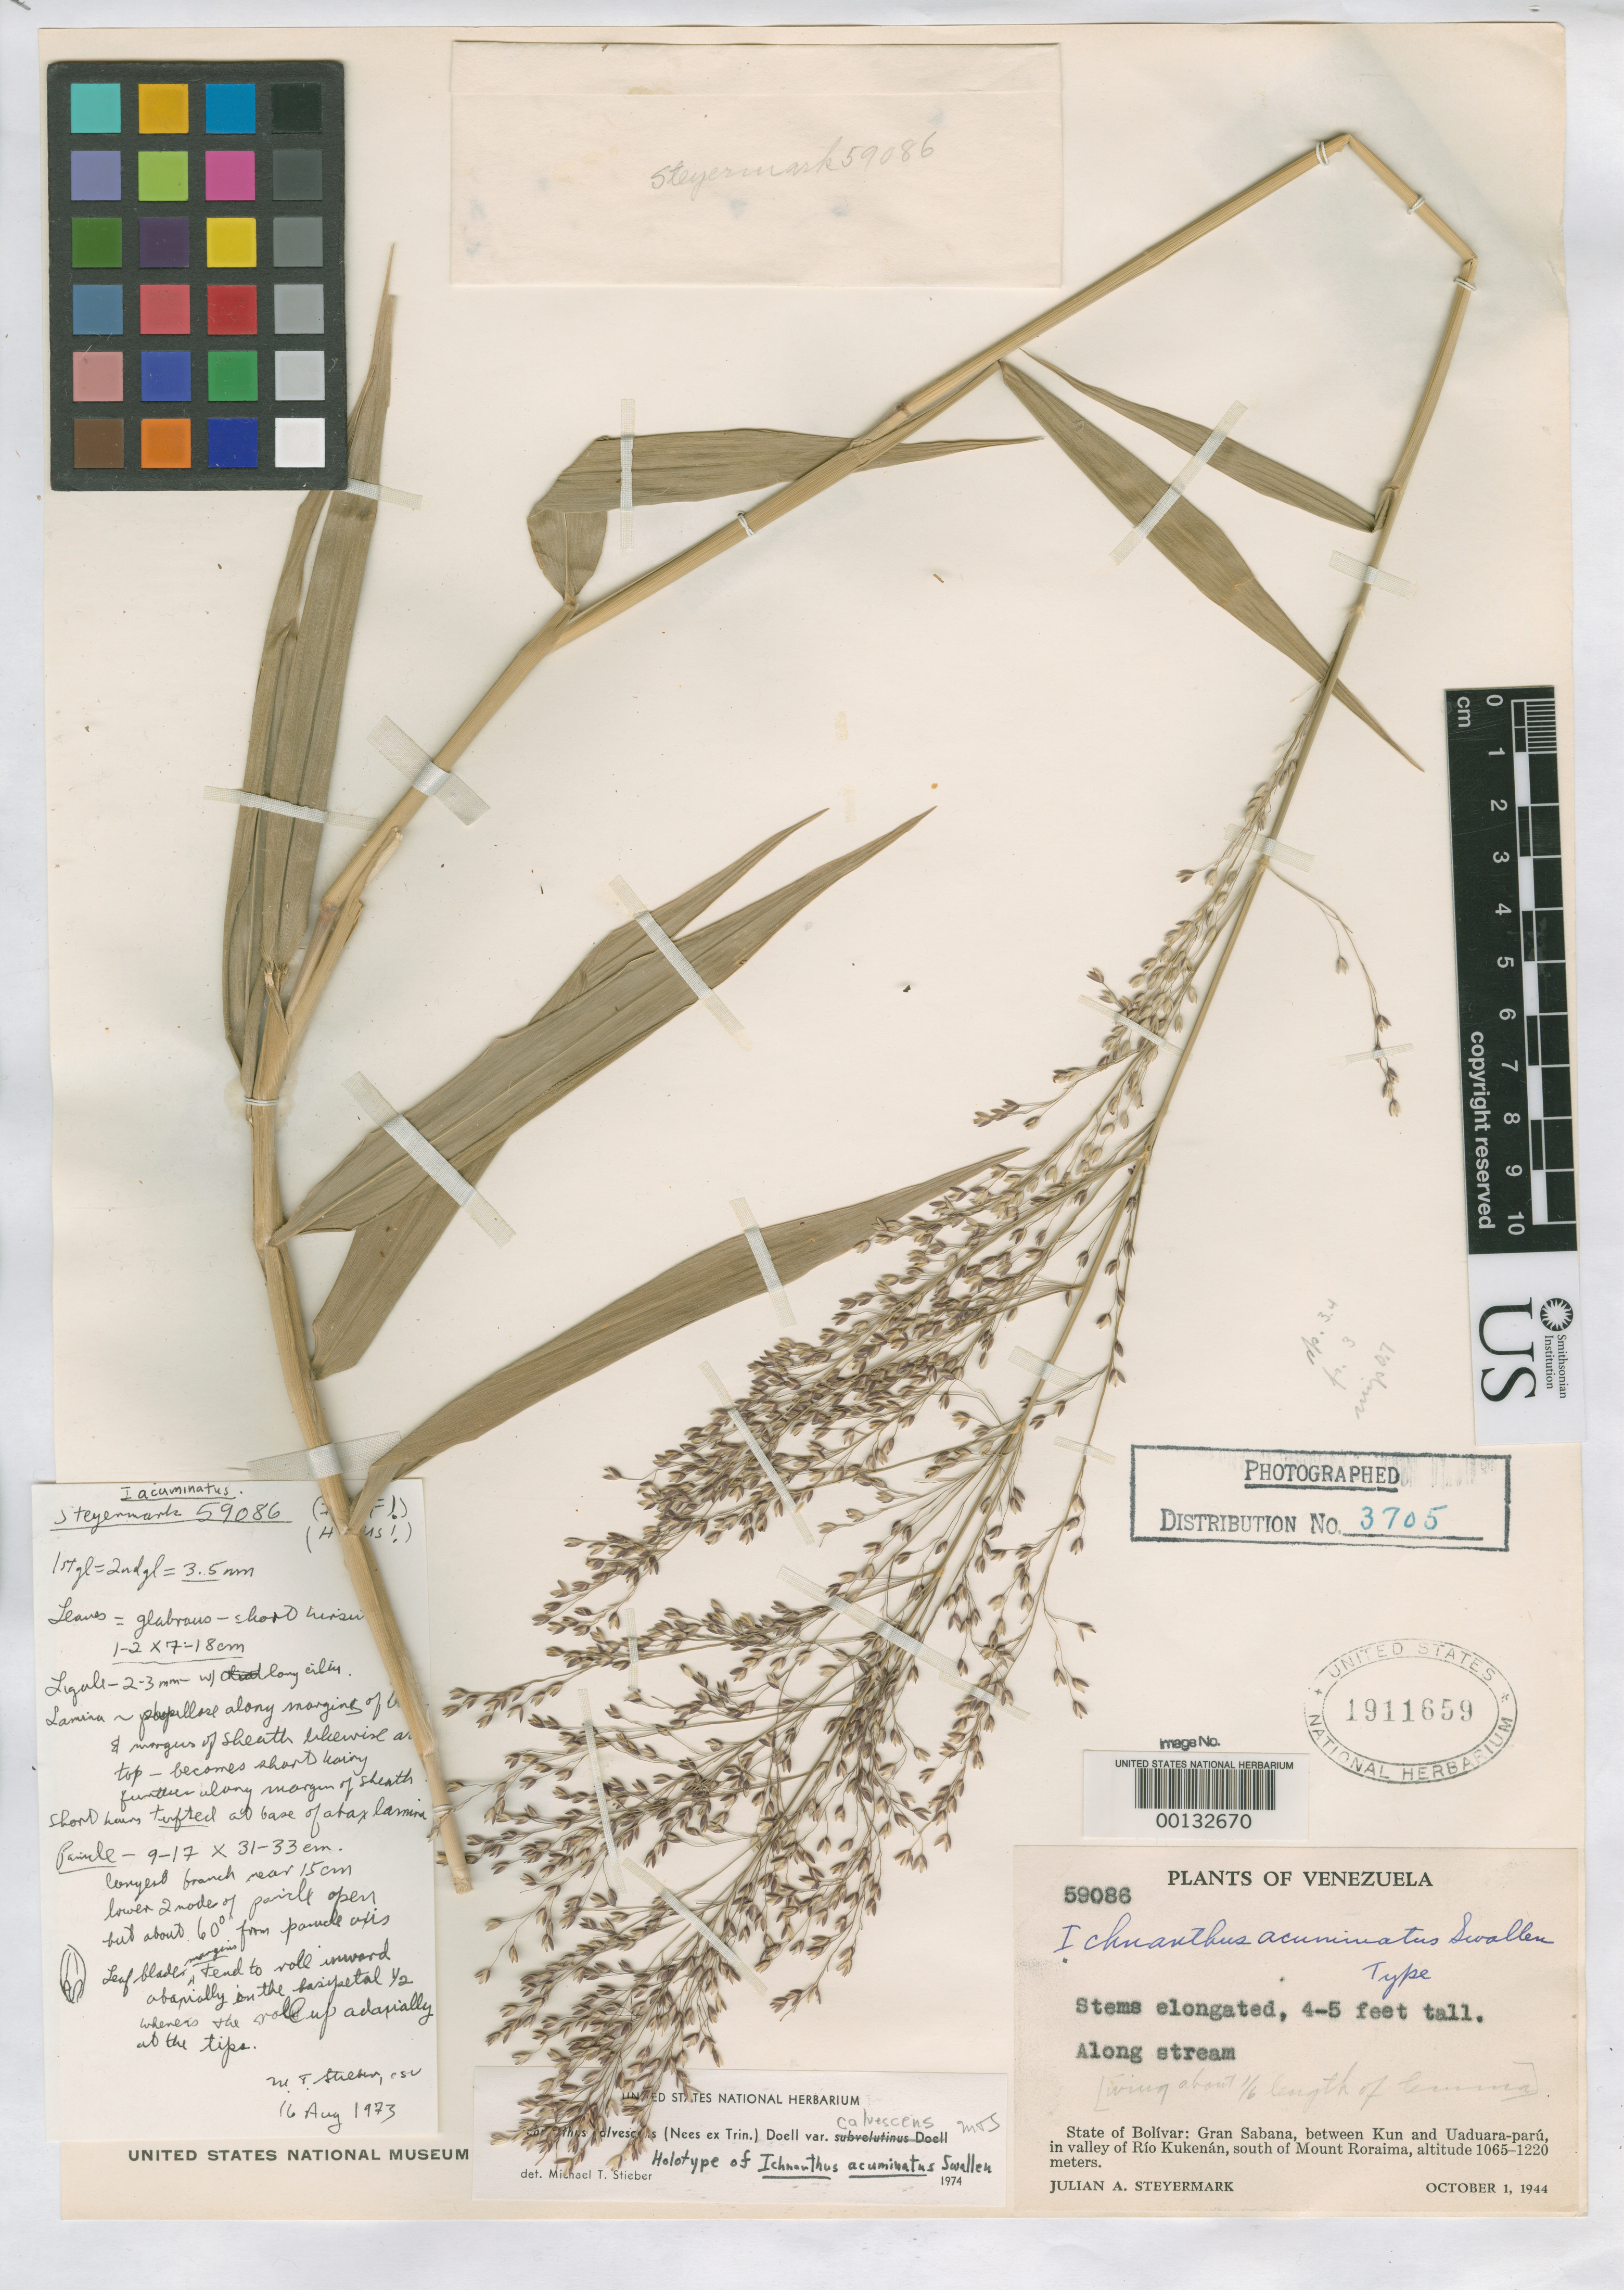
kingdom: Plantae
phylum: Tracheophyta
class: Liliopsida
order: Poales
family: Poaceae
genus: Ichnanthus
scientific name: Ichnanthus acuminatus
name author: Swallen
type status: Holotype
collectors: J. Steyermark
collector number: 59086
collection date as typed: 01 Oct 1944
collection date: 1944-10-01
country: Venezuela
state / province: Bolivar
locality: Along stream in Gran Sabana, between Kun & Uaduaraparu, valley of Rio Kukenan, S of Mt. Roraima; alt. 1065-1220m.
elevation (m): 1065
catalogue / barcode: US 1911659